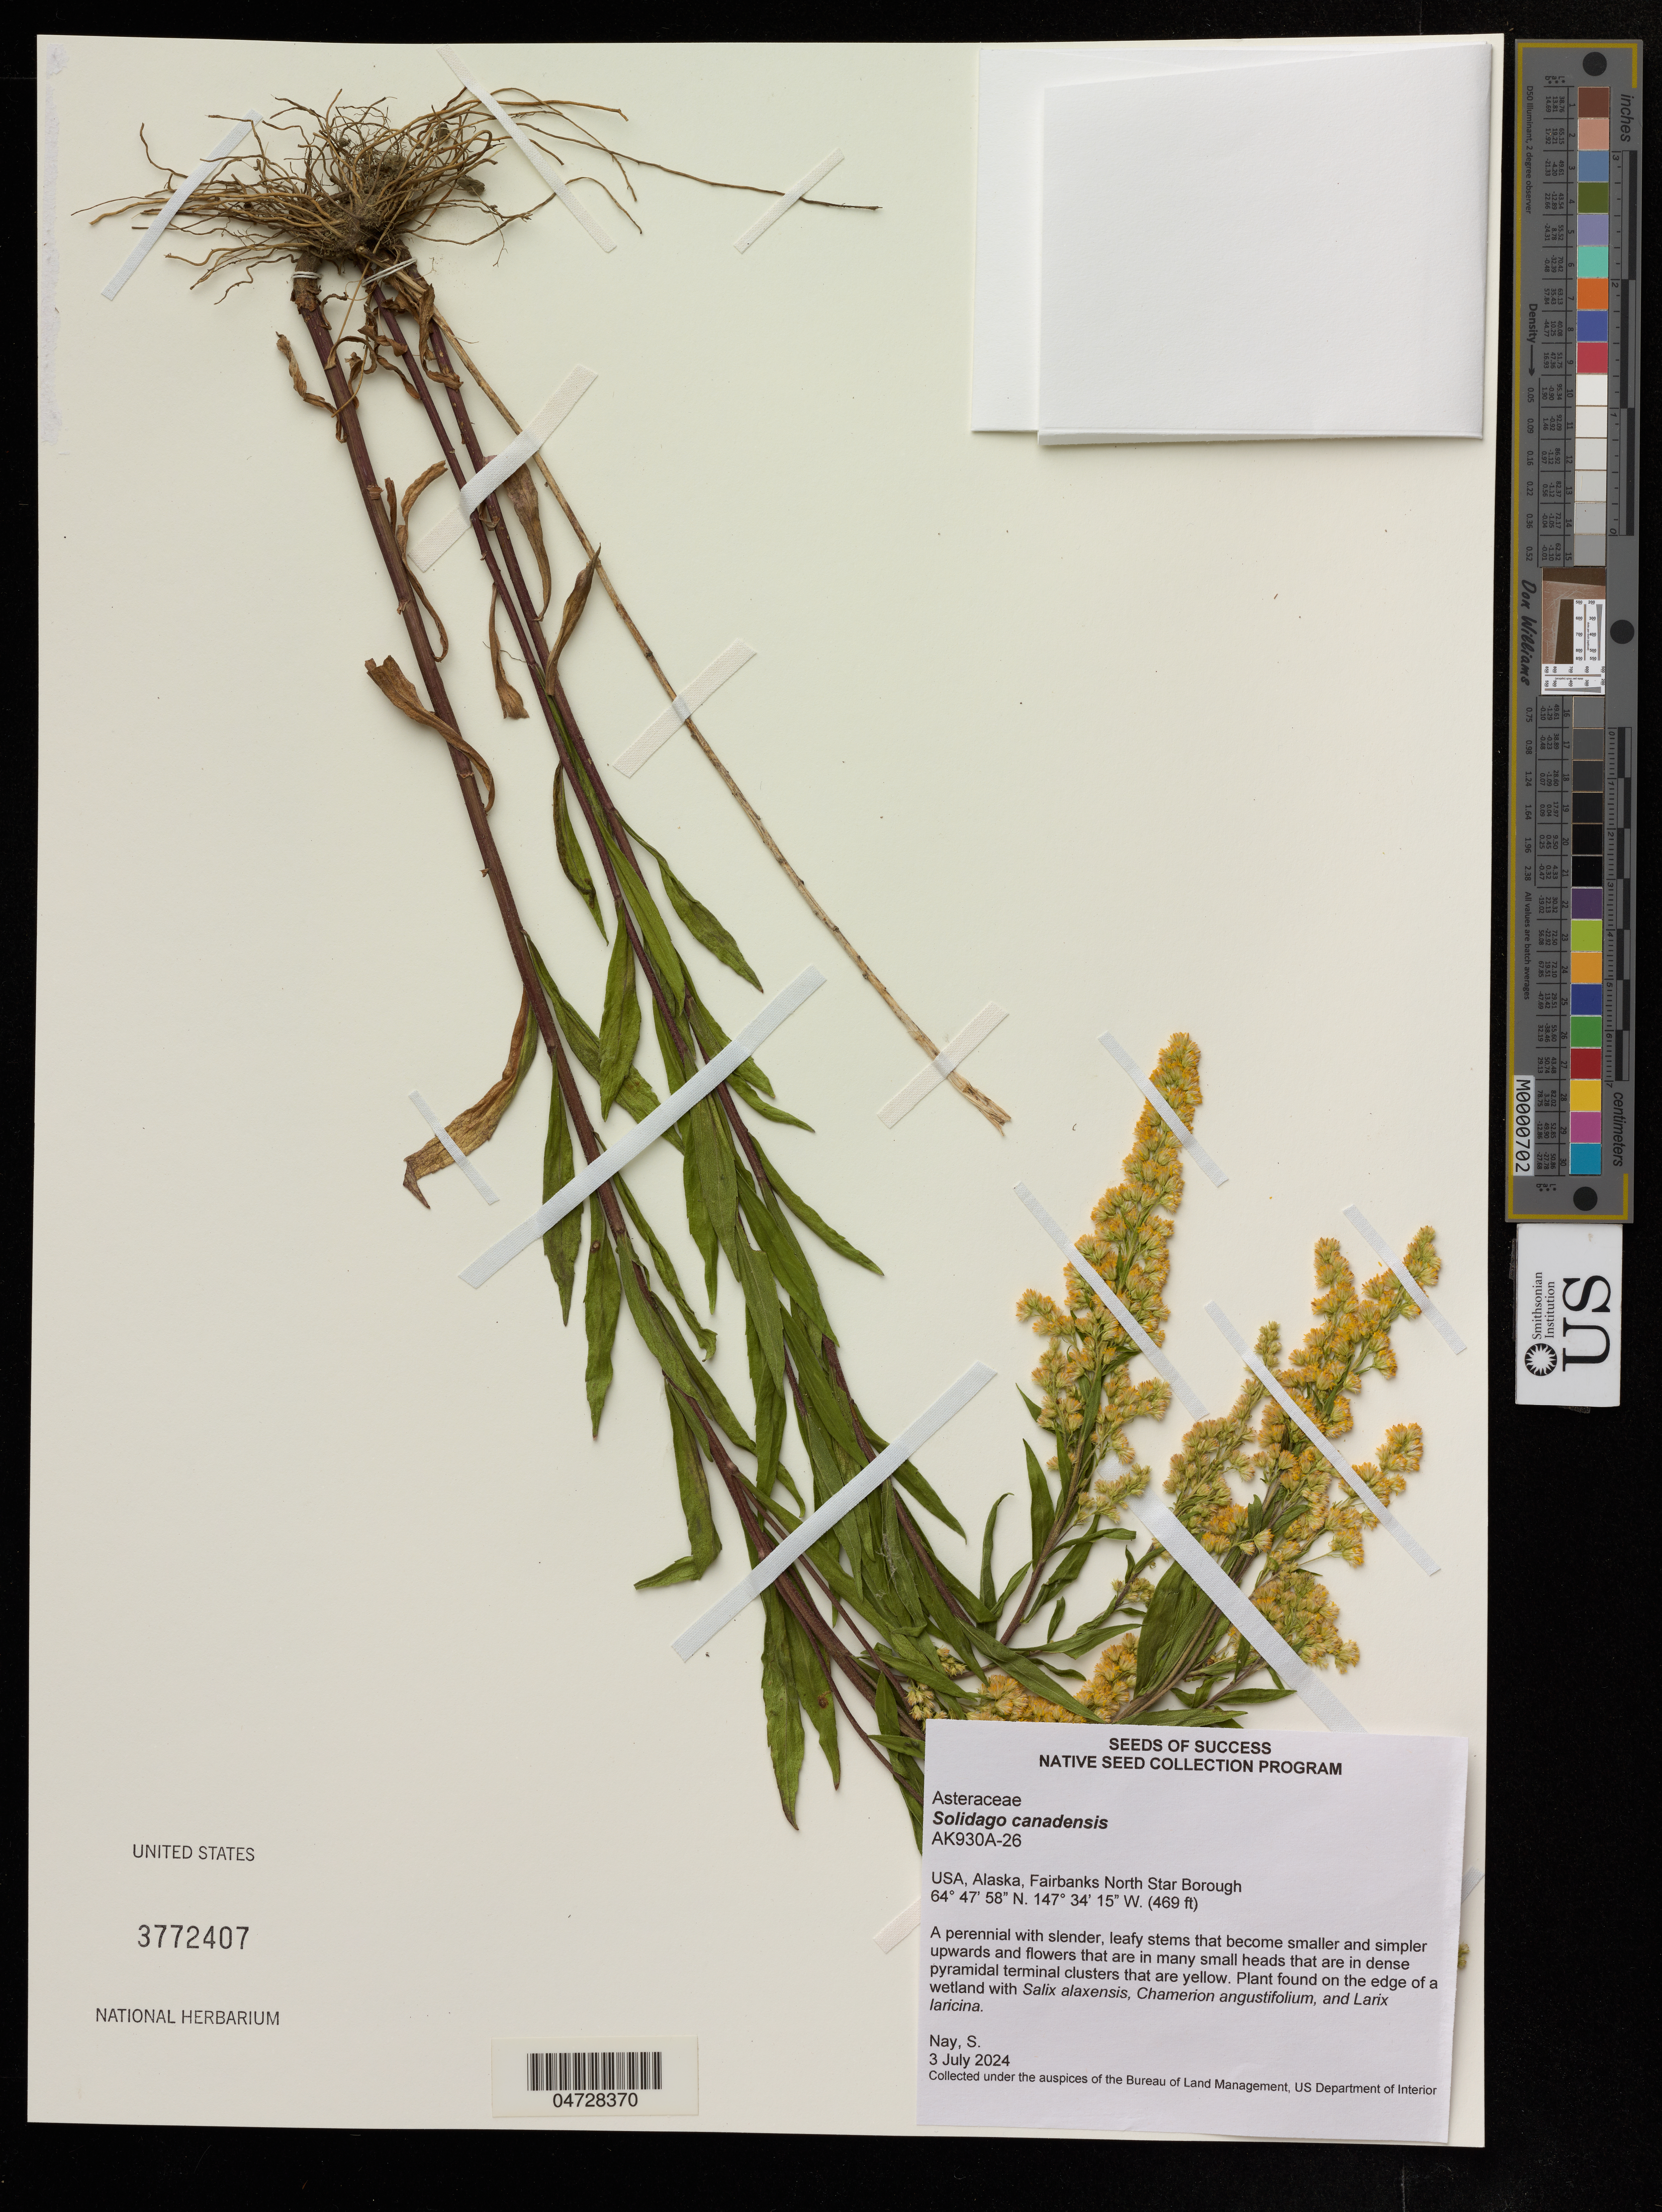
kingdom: Plantae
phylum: Tracheophyta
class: Magnoliopsida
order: Asterales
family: Asteraceae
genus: Solidago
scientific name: Solidago canadensis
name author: L.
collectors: S. Nay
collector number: AK930A-26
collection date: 2024-07-03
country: United States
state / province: Alaska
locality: Fairbanks North Star Borough.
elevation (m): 143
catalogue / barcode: US 3772407